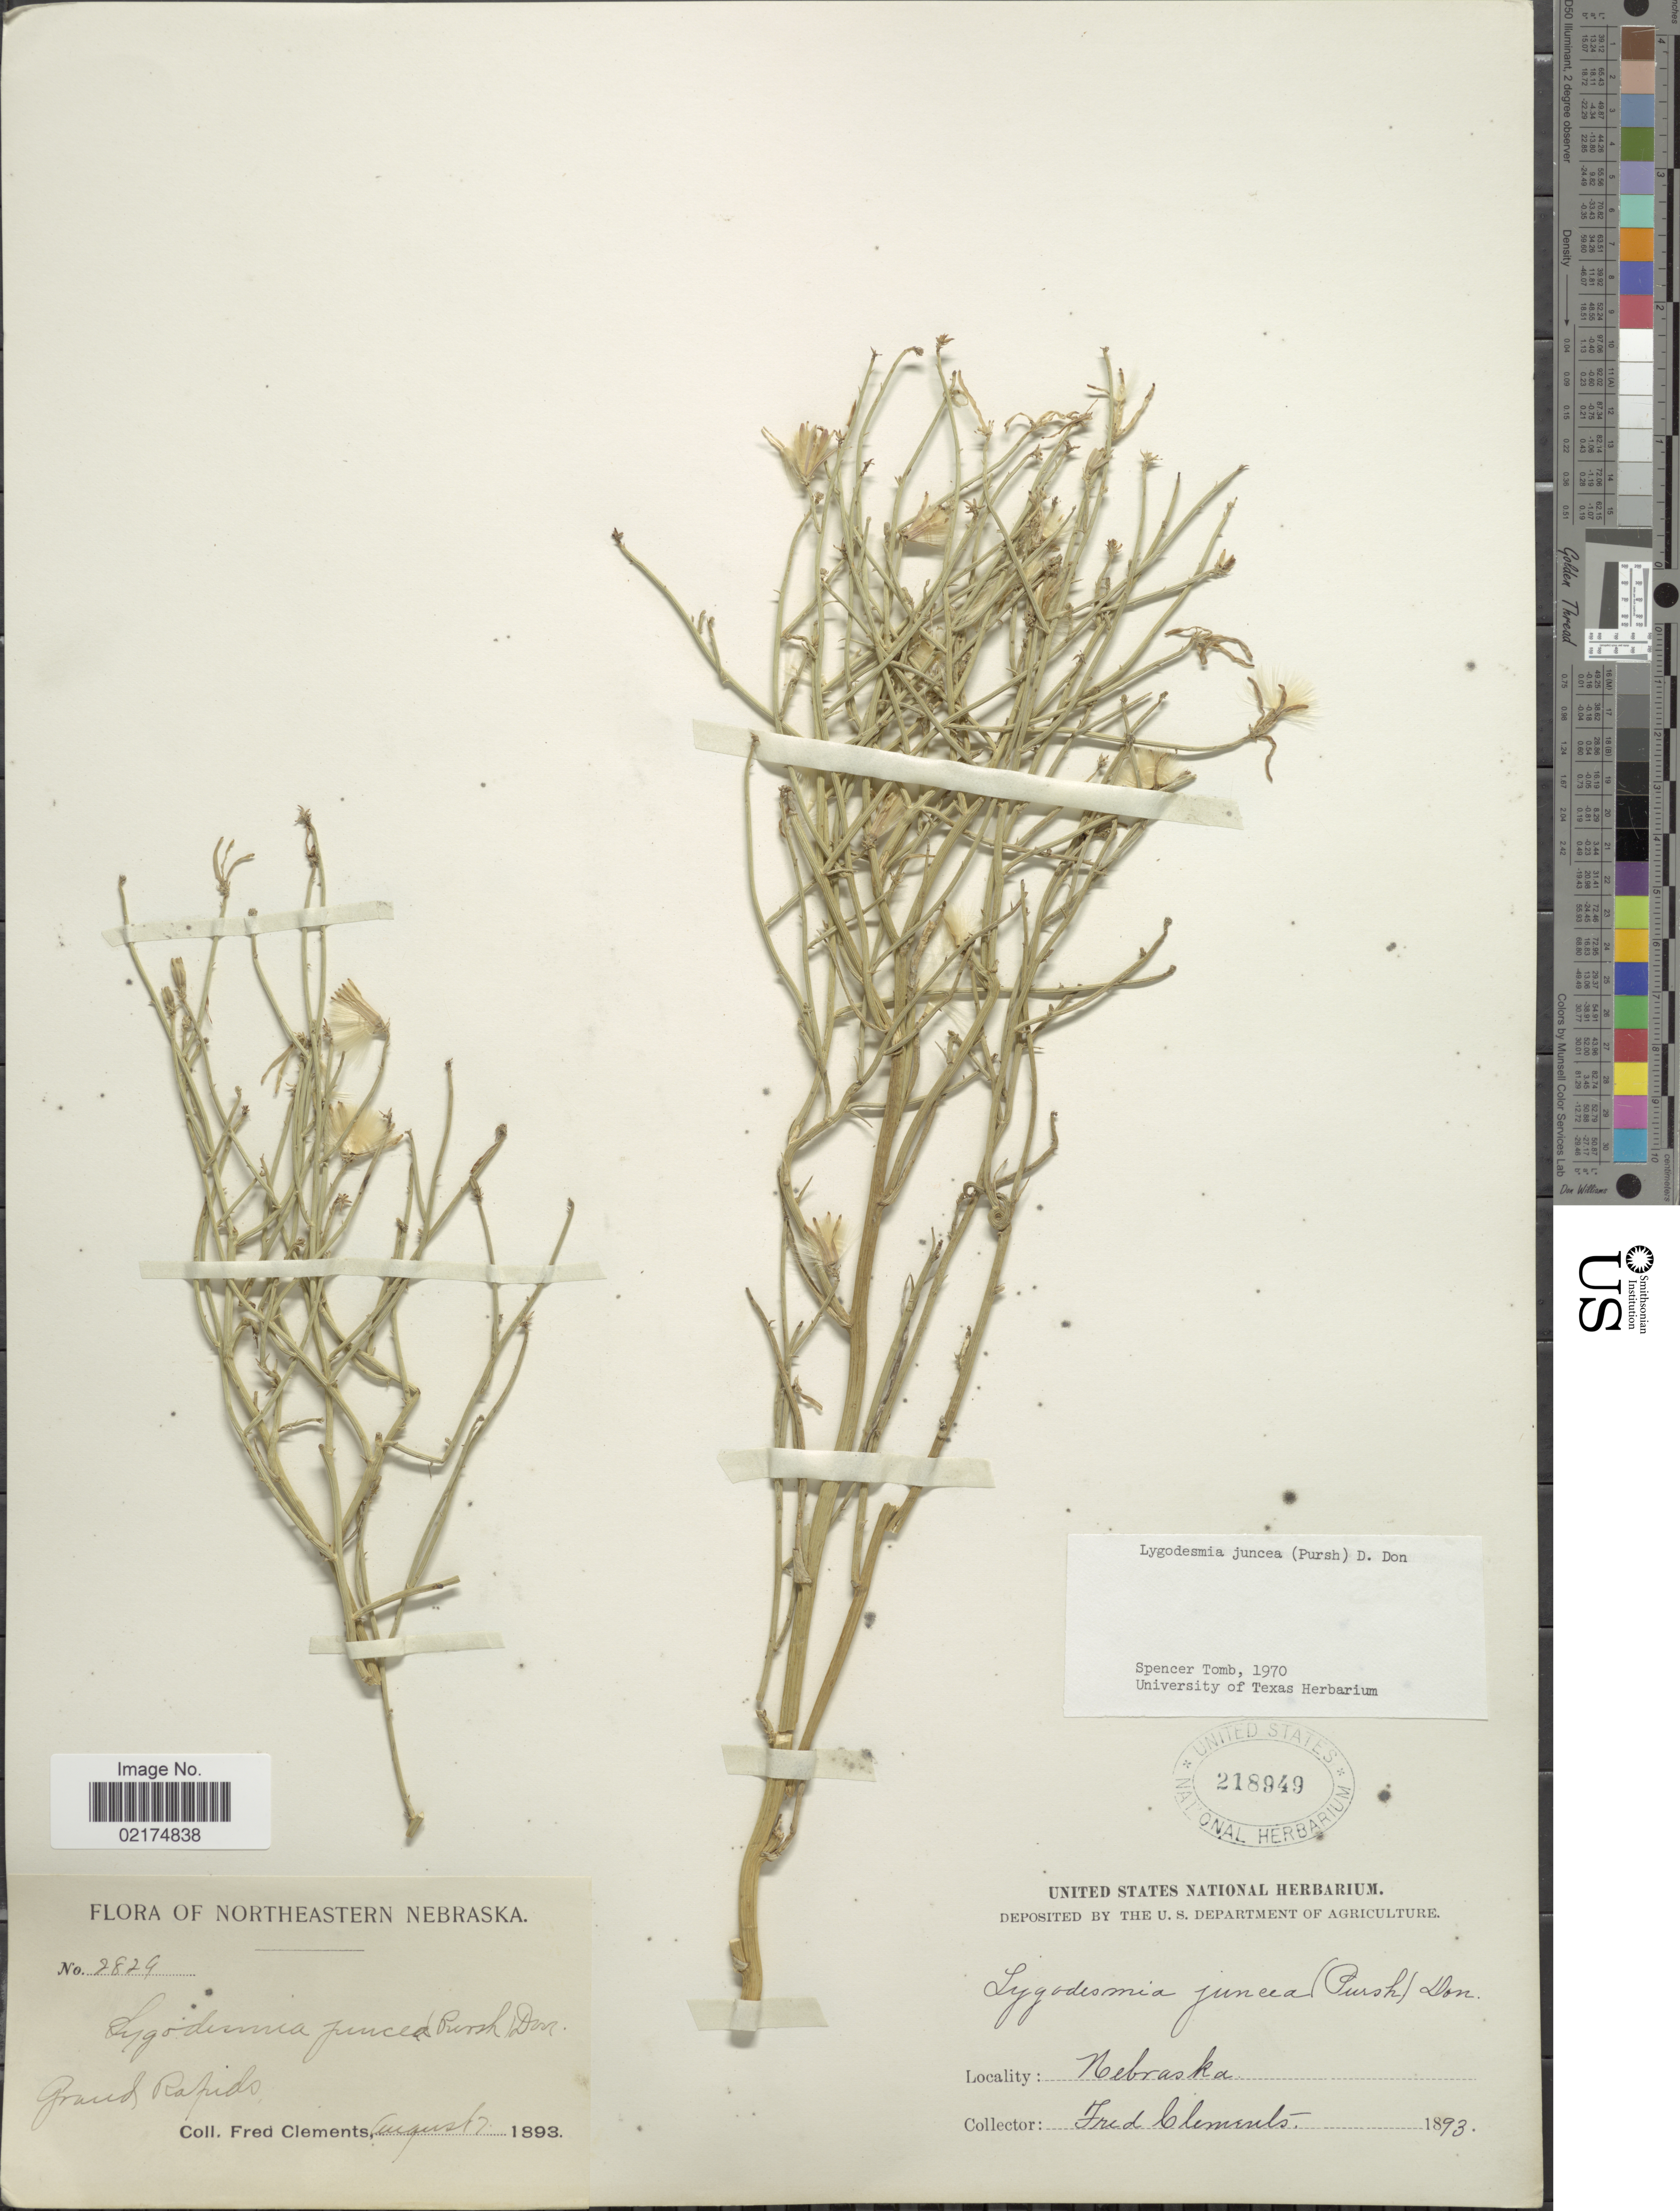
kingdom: Plantae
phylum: Tracheophyta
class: Magnoliopsida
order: Asterales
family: Asteraceae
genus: Lygodesmia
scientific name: Lygodesmia juncea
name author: D. Don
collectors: F. E. Clements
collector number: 2829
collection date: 1893-08-07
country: United States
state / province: Nebraska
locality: Northeastern Nebraska, Grand Rapids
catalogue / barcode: US 218949